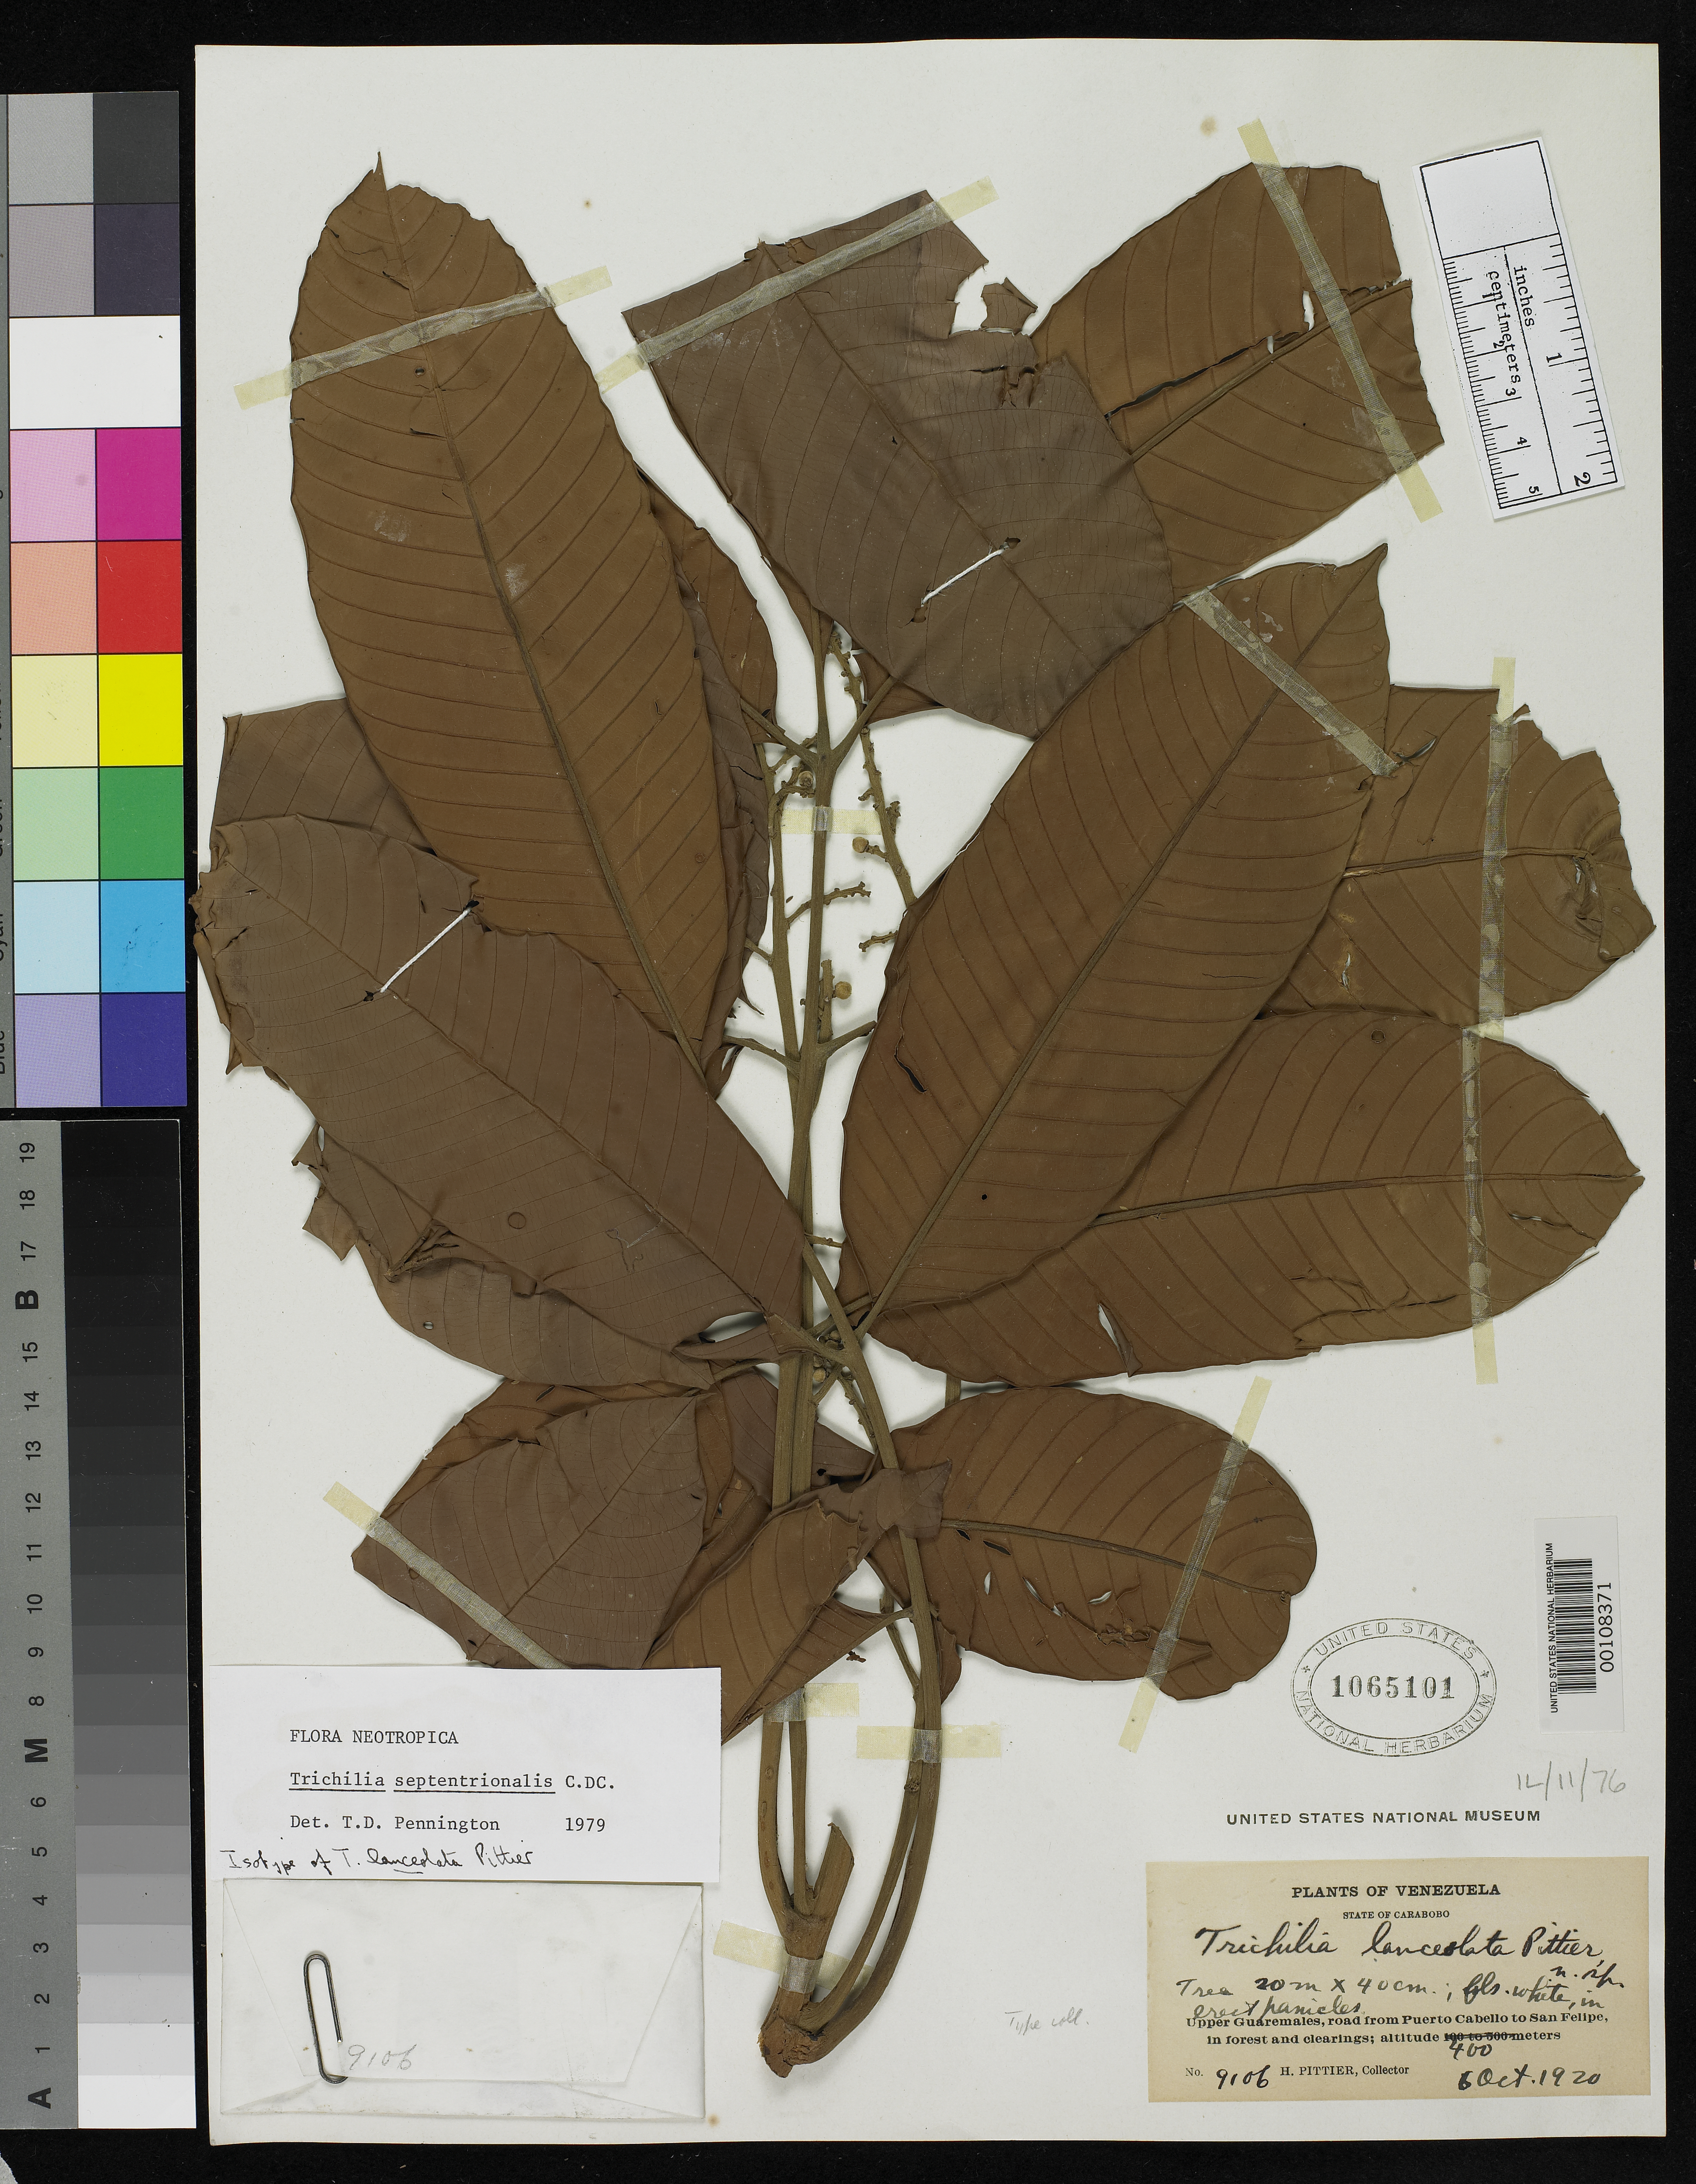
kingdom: Plantae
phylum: Tracheophyta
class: Magnoliopsida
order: Sapindales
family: Meliaceae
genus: Trichilia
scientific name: Trichilia lanceolata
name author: Pittier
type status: Isotype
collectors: H. F. Pittier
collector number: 9106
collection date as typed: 06 Oct 1920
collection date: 1920-10-06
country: Venezuela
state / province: Carabobo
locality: Guaremales near Urama.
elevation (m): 400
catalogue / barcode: US 1065101